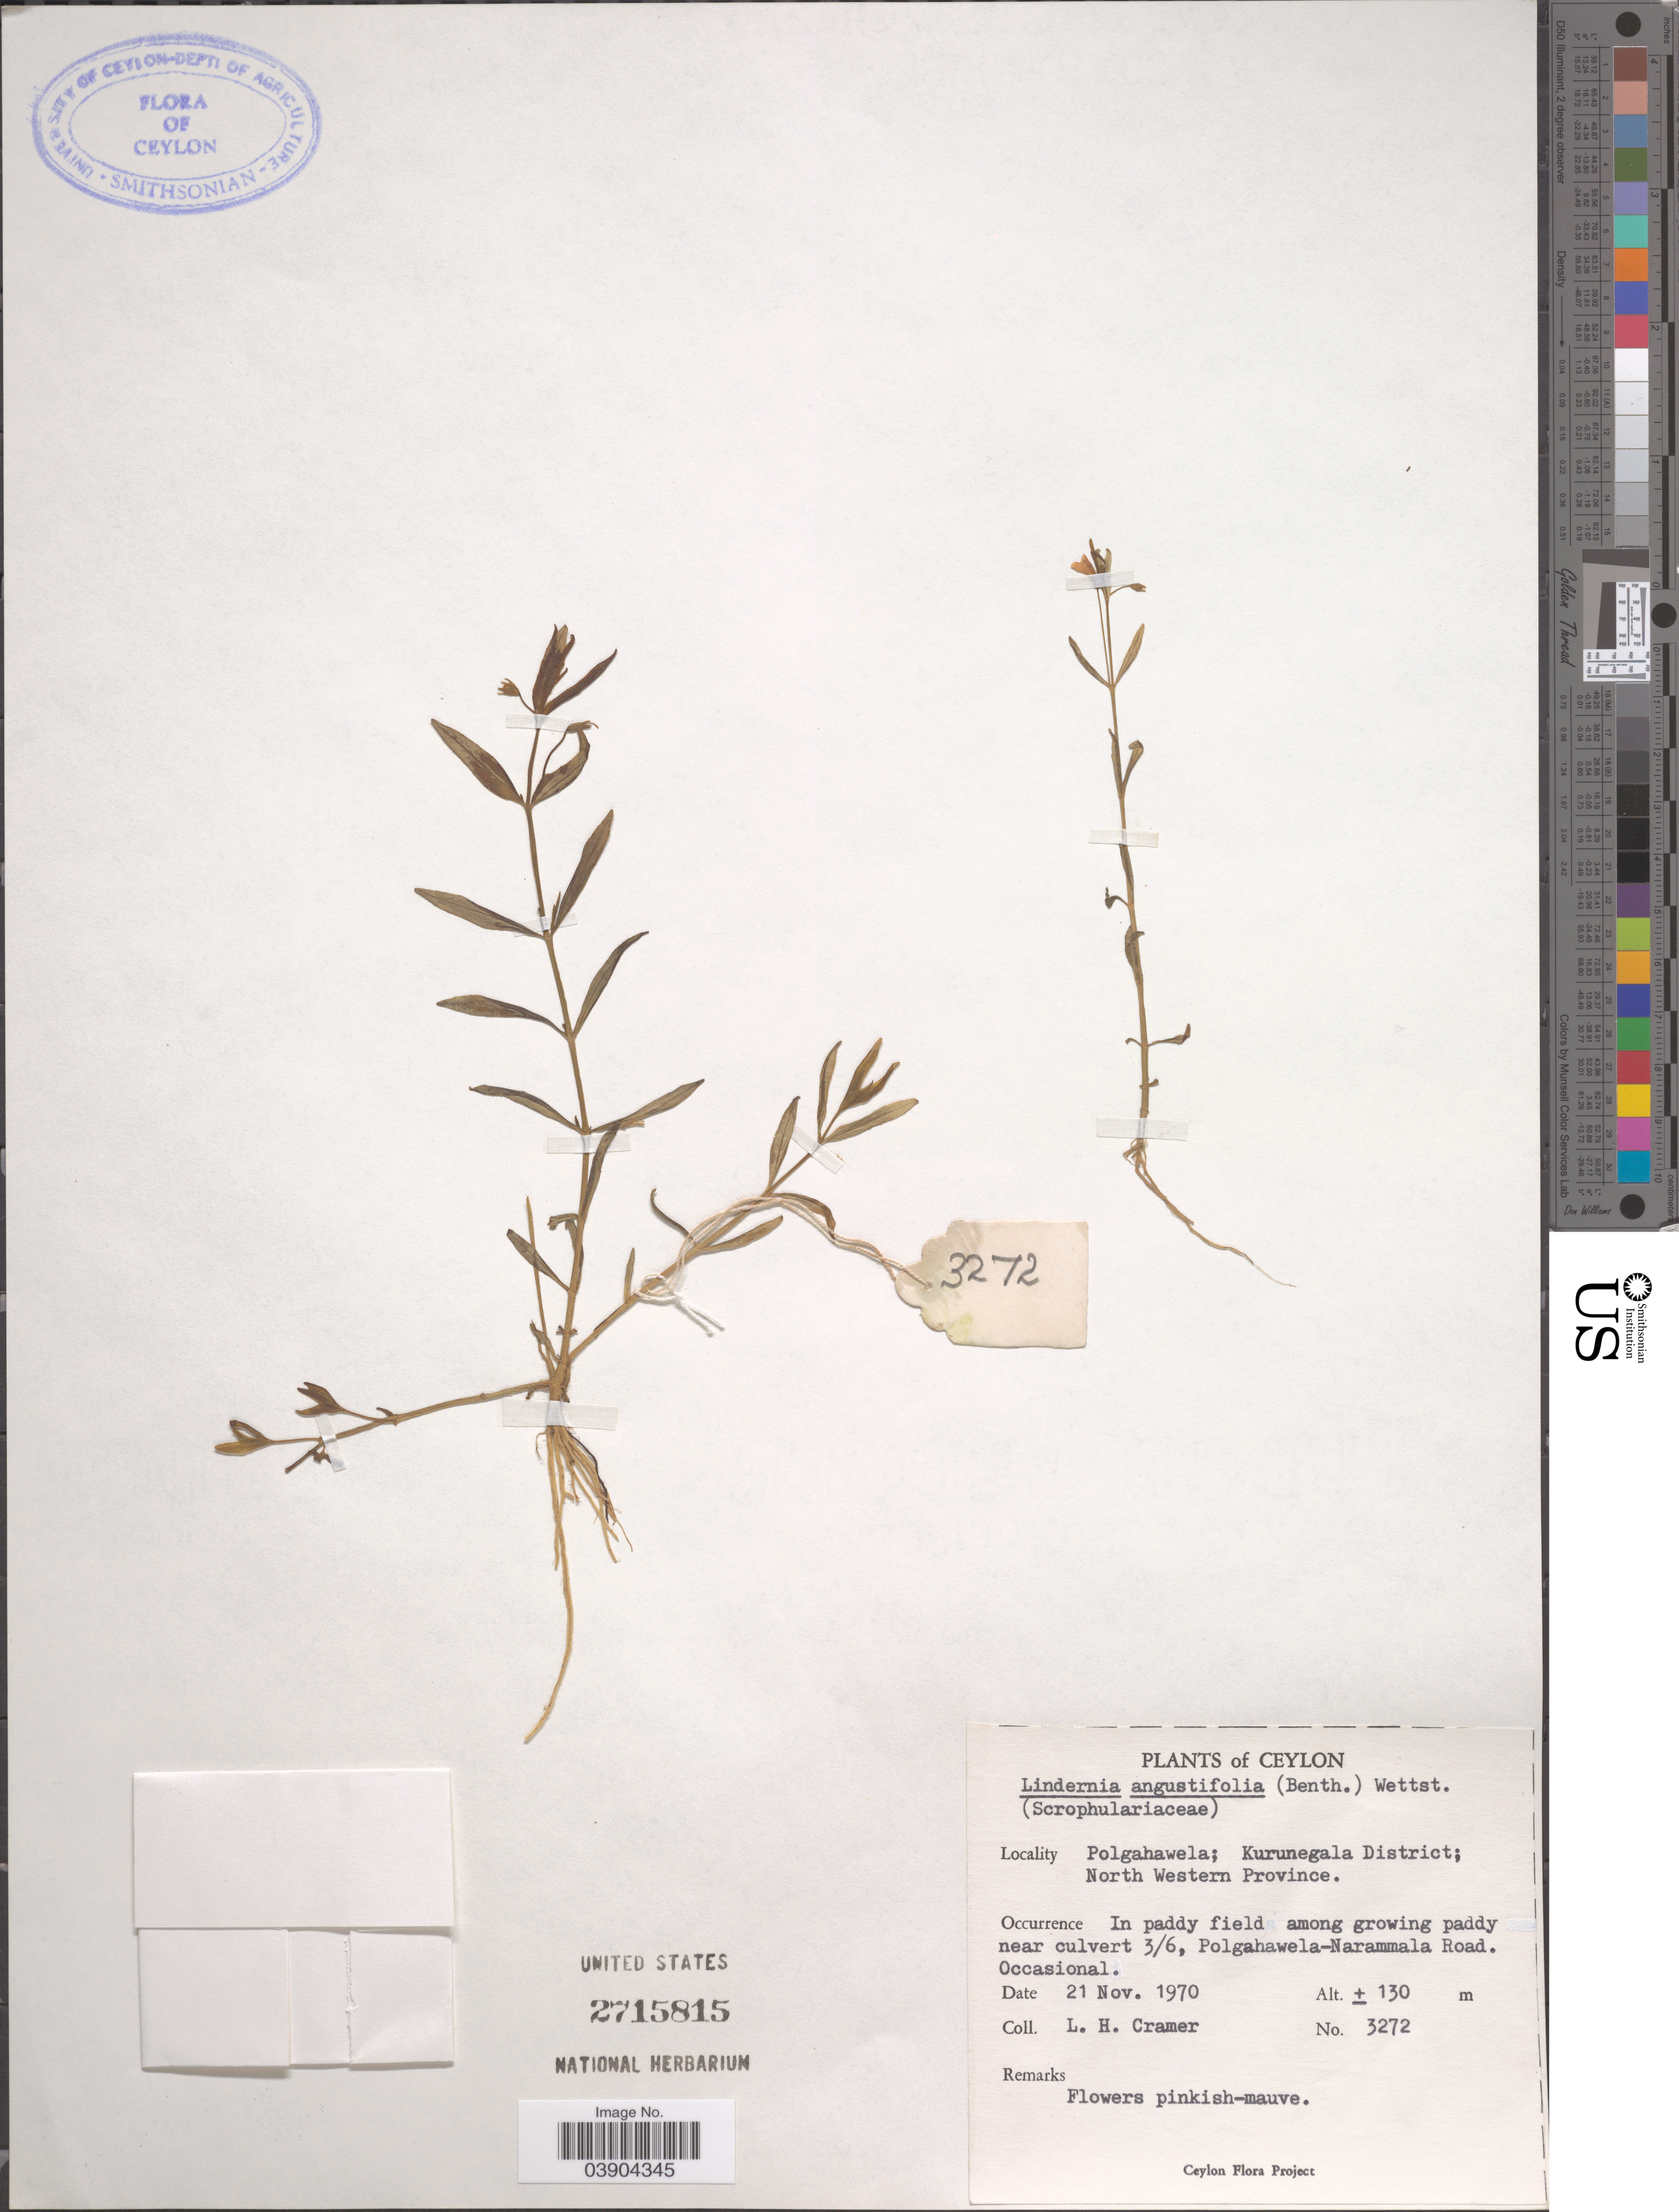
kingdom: Plantae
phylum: Tracheophyta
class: Magnoliopsida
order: Lamiales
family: Linderniaceae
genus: Lindernia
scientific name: Lindernia angustifolia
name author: (Benth.) Wettst.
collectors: L. H. Cramer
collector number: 3272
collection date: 1970-11-21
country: Sri Lanka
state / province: North Western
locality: Ceylon. Polgahawela; Kurunegala District. In paddy field among growing paddy near culvert 3/6, Polgahawela-Narammala Road.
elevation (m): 130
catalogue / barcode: US 2715815